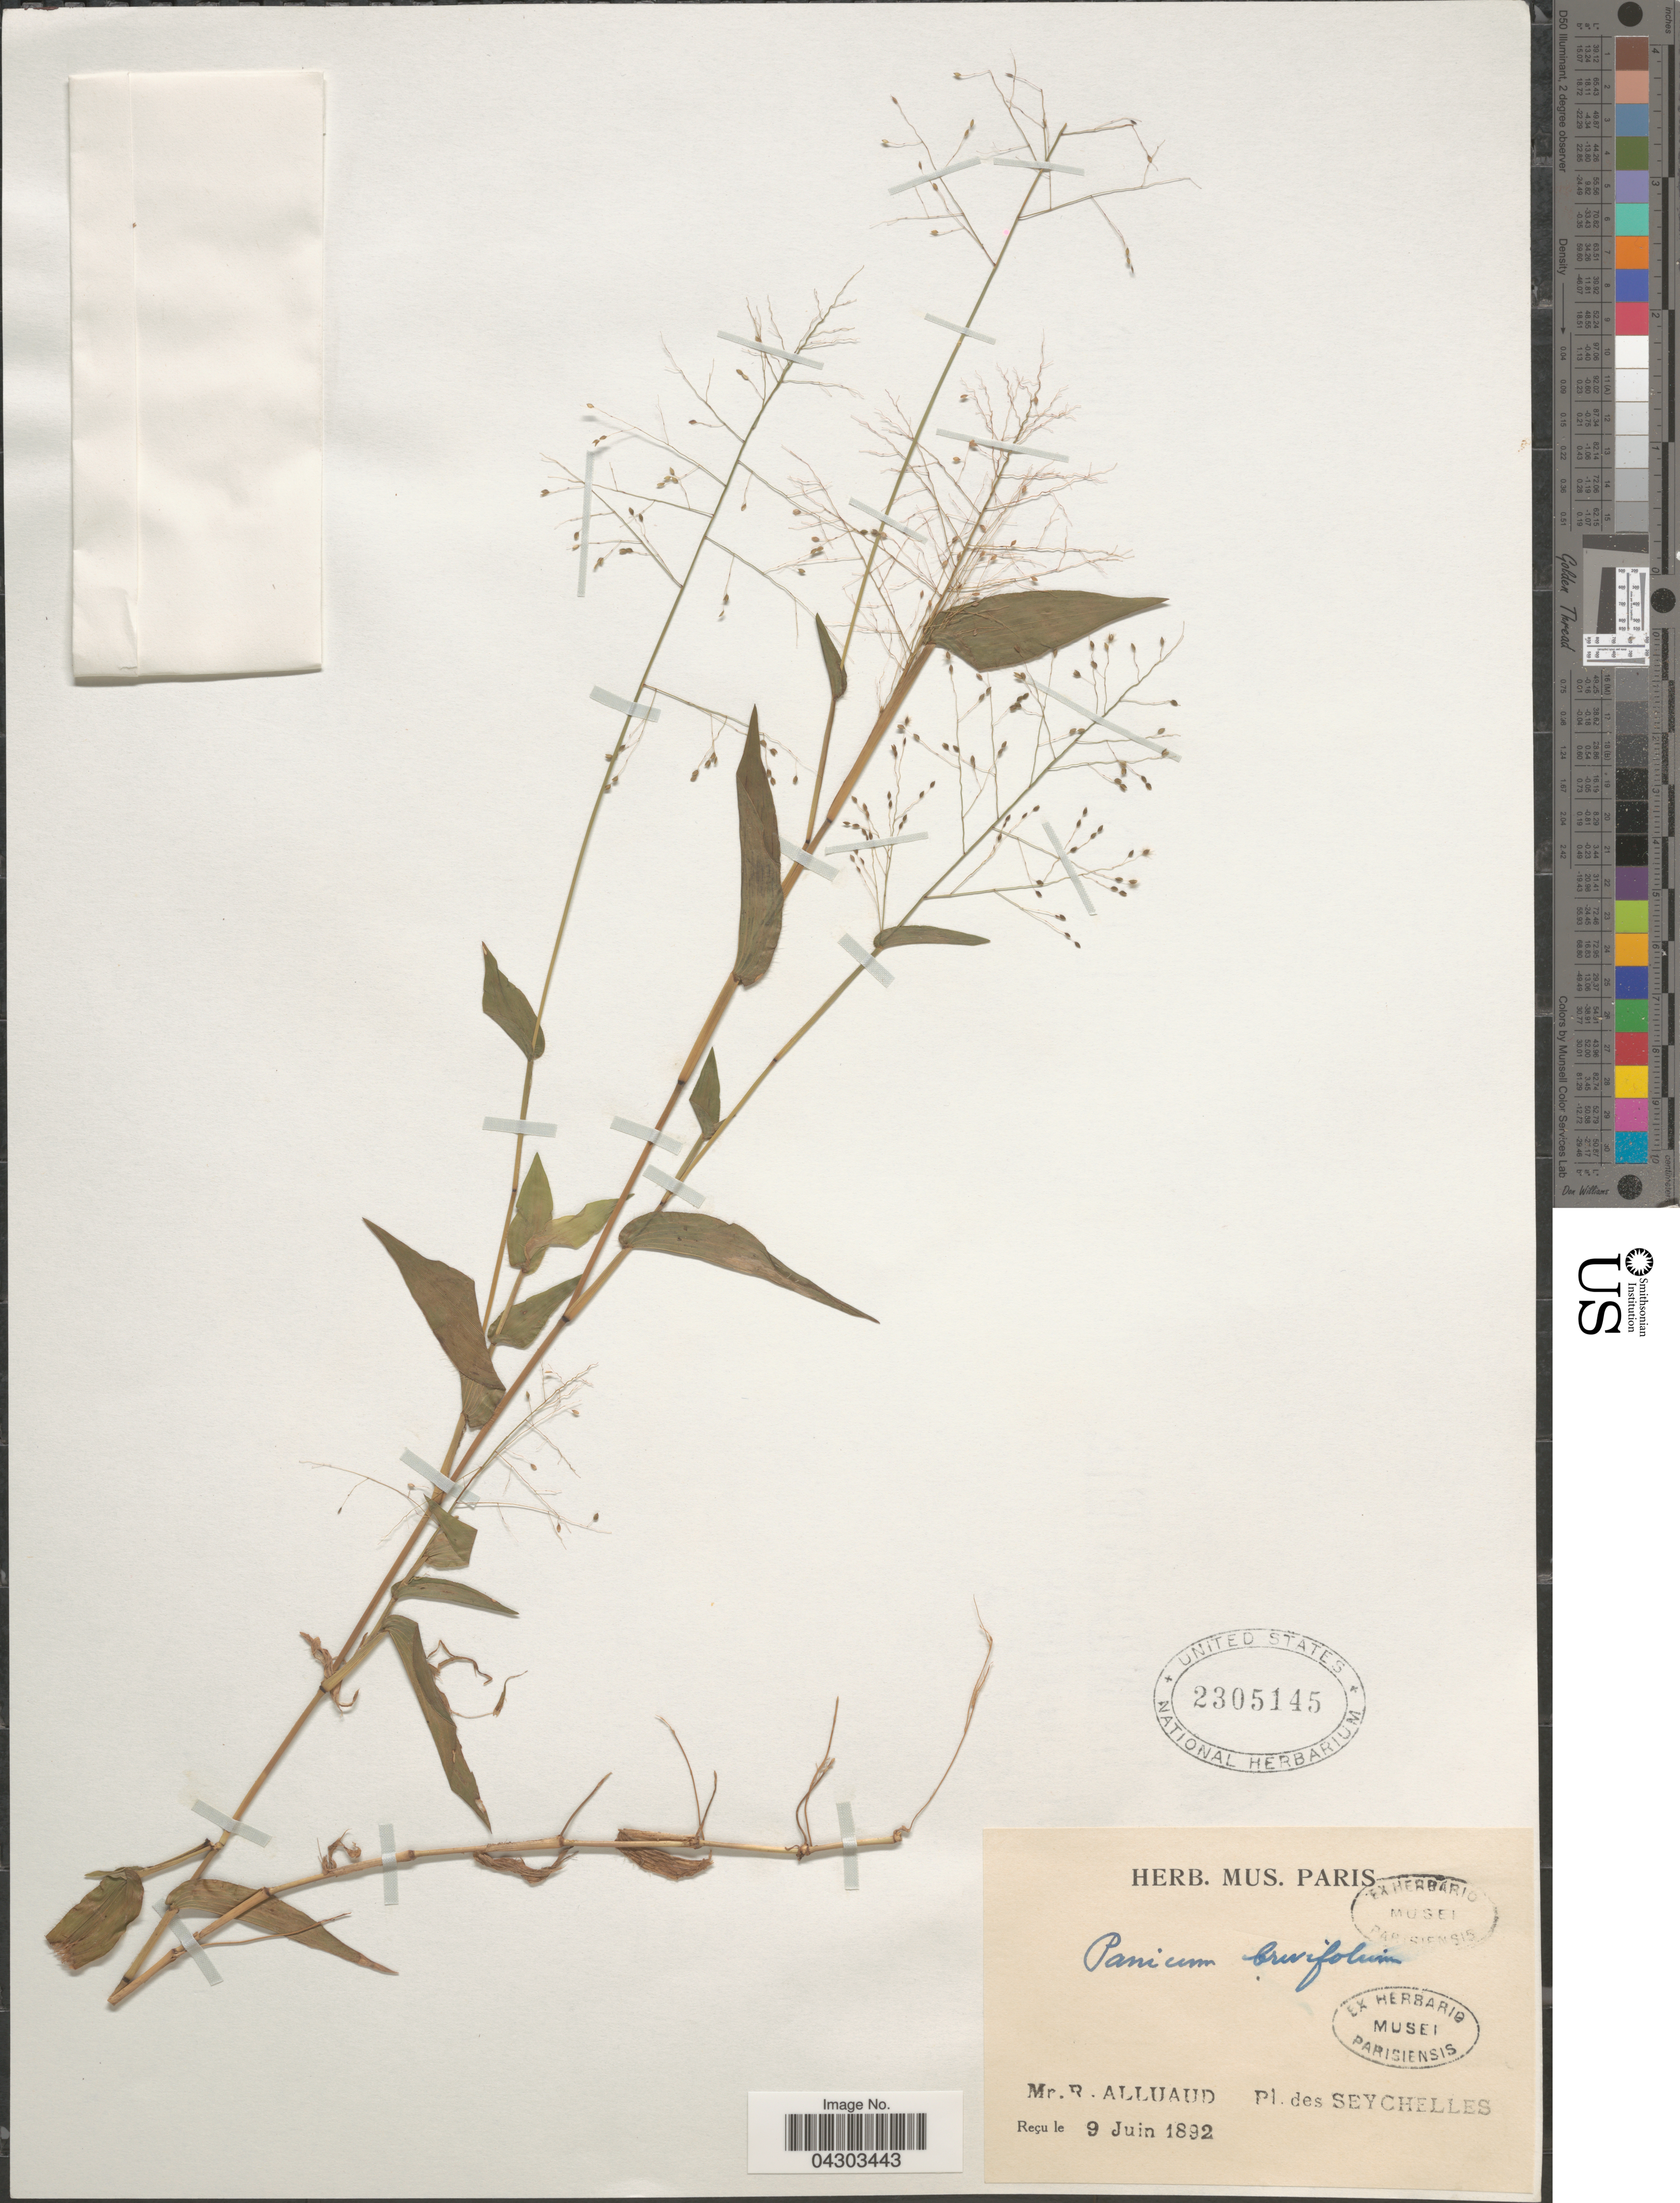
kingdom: Plantae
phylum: Tracheophyta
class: Liliopsida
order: Poales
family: Poaceae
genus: Panicum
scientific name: Panicum brevifolium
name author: L.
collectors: R. Alluaud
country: Seychelles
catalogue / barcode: US 2305145